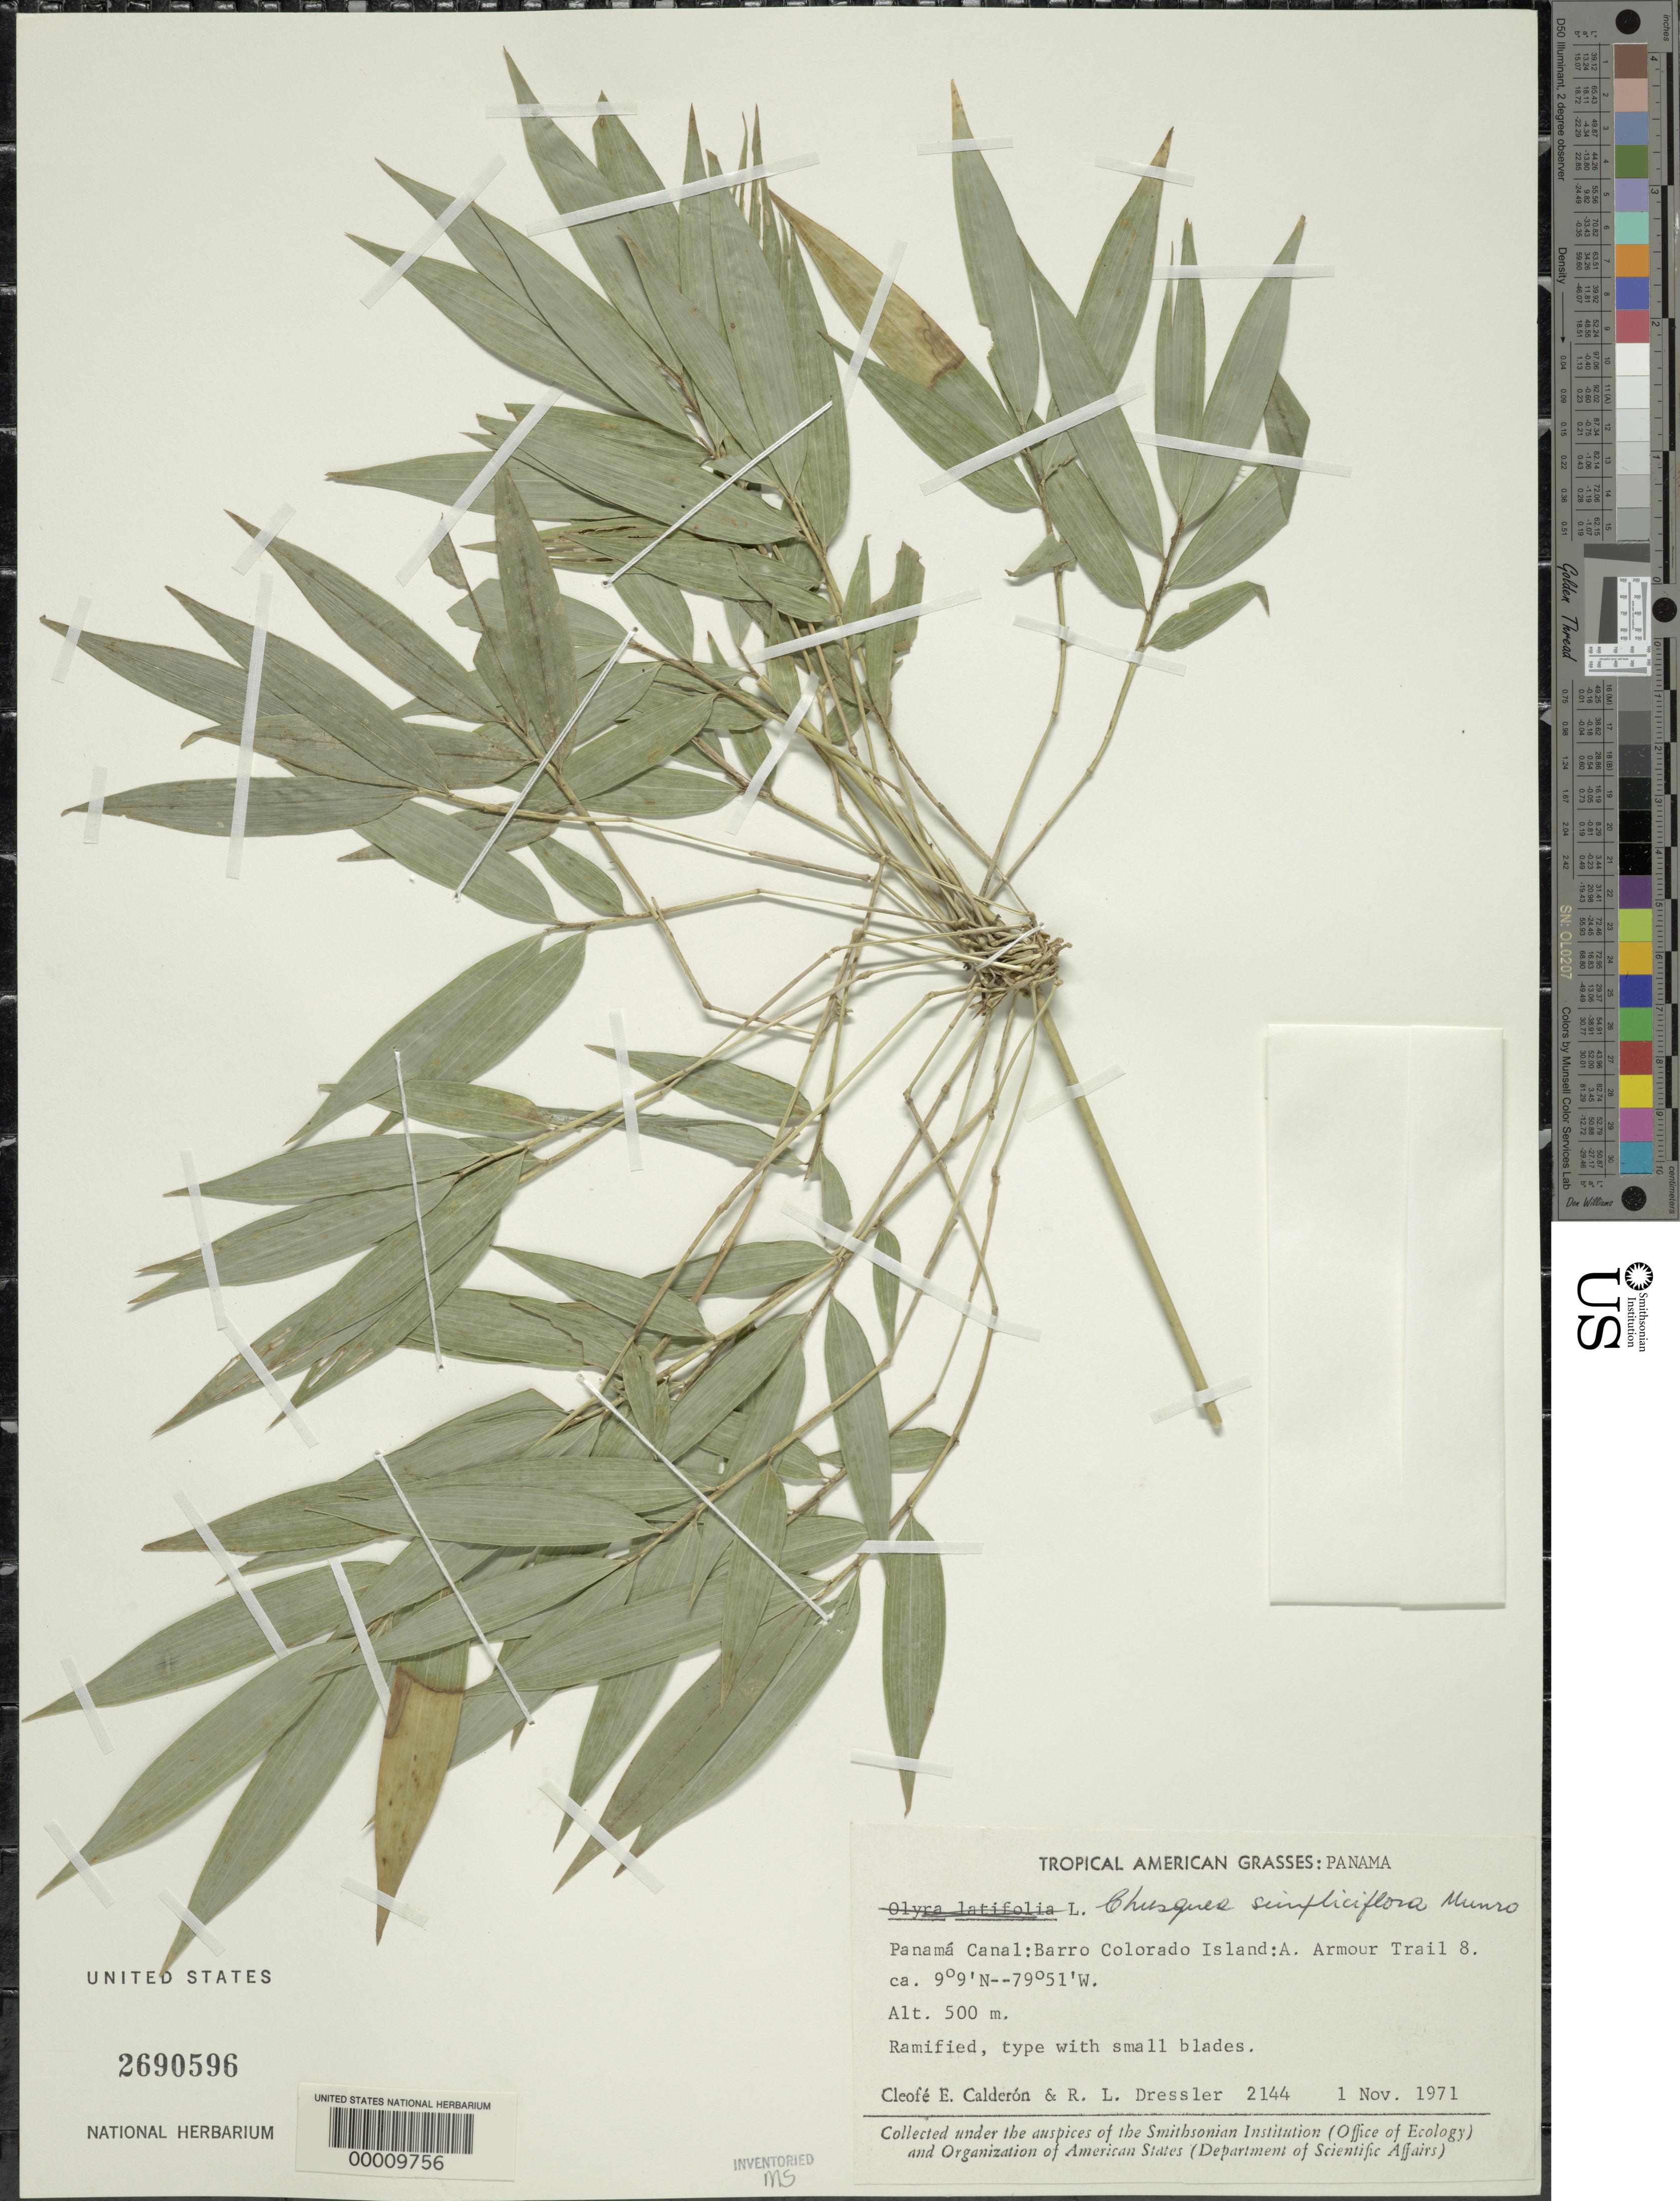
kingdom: Plantae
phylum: Tracheophyta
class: Liliopsida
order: Poales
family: Poaceae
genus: Chusquea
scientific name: Chusquea simpliciflora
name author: Munro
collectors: C. E. Calderón & R. Dressler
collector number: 2144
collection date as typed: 01 Nov 1971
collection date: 1971-11-01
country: Panama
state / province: Panamá Oeste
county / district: Canal Zone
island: Barro Colorado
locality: Amor Trail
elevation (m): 500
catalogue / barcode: US 2690596